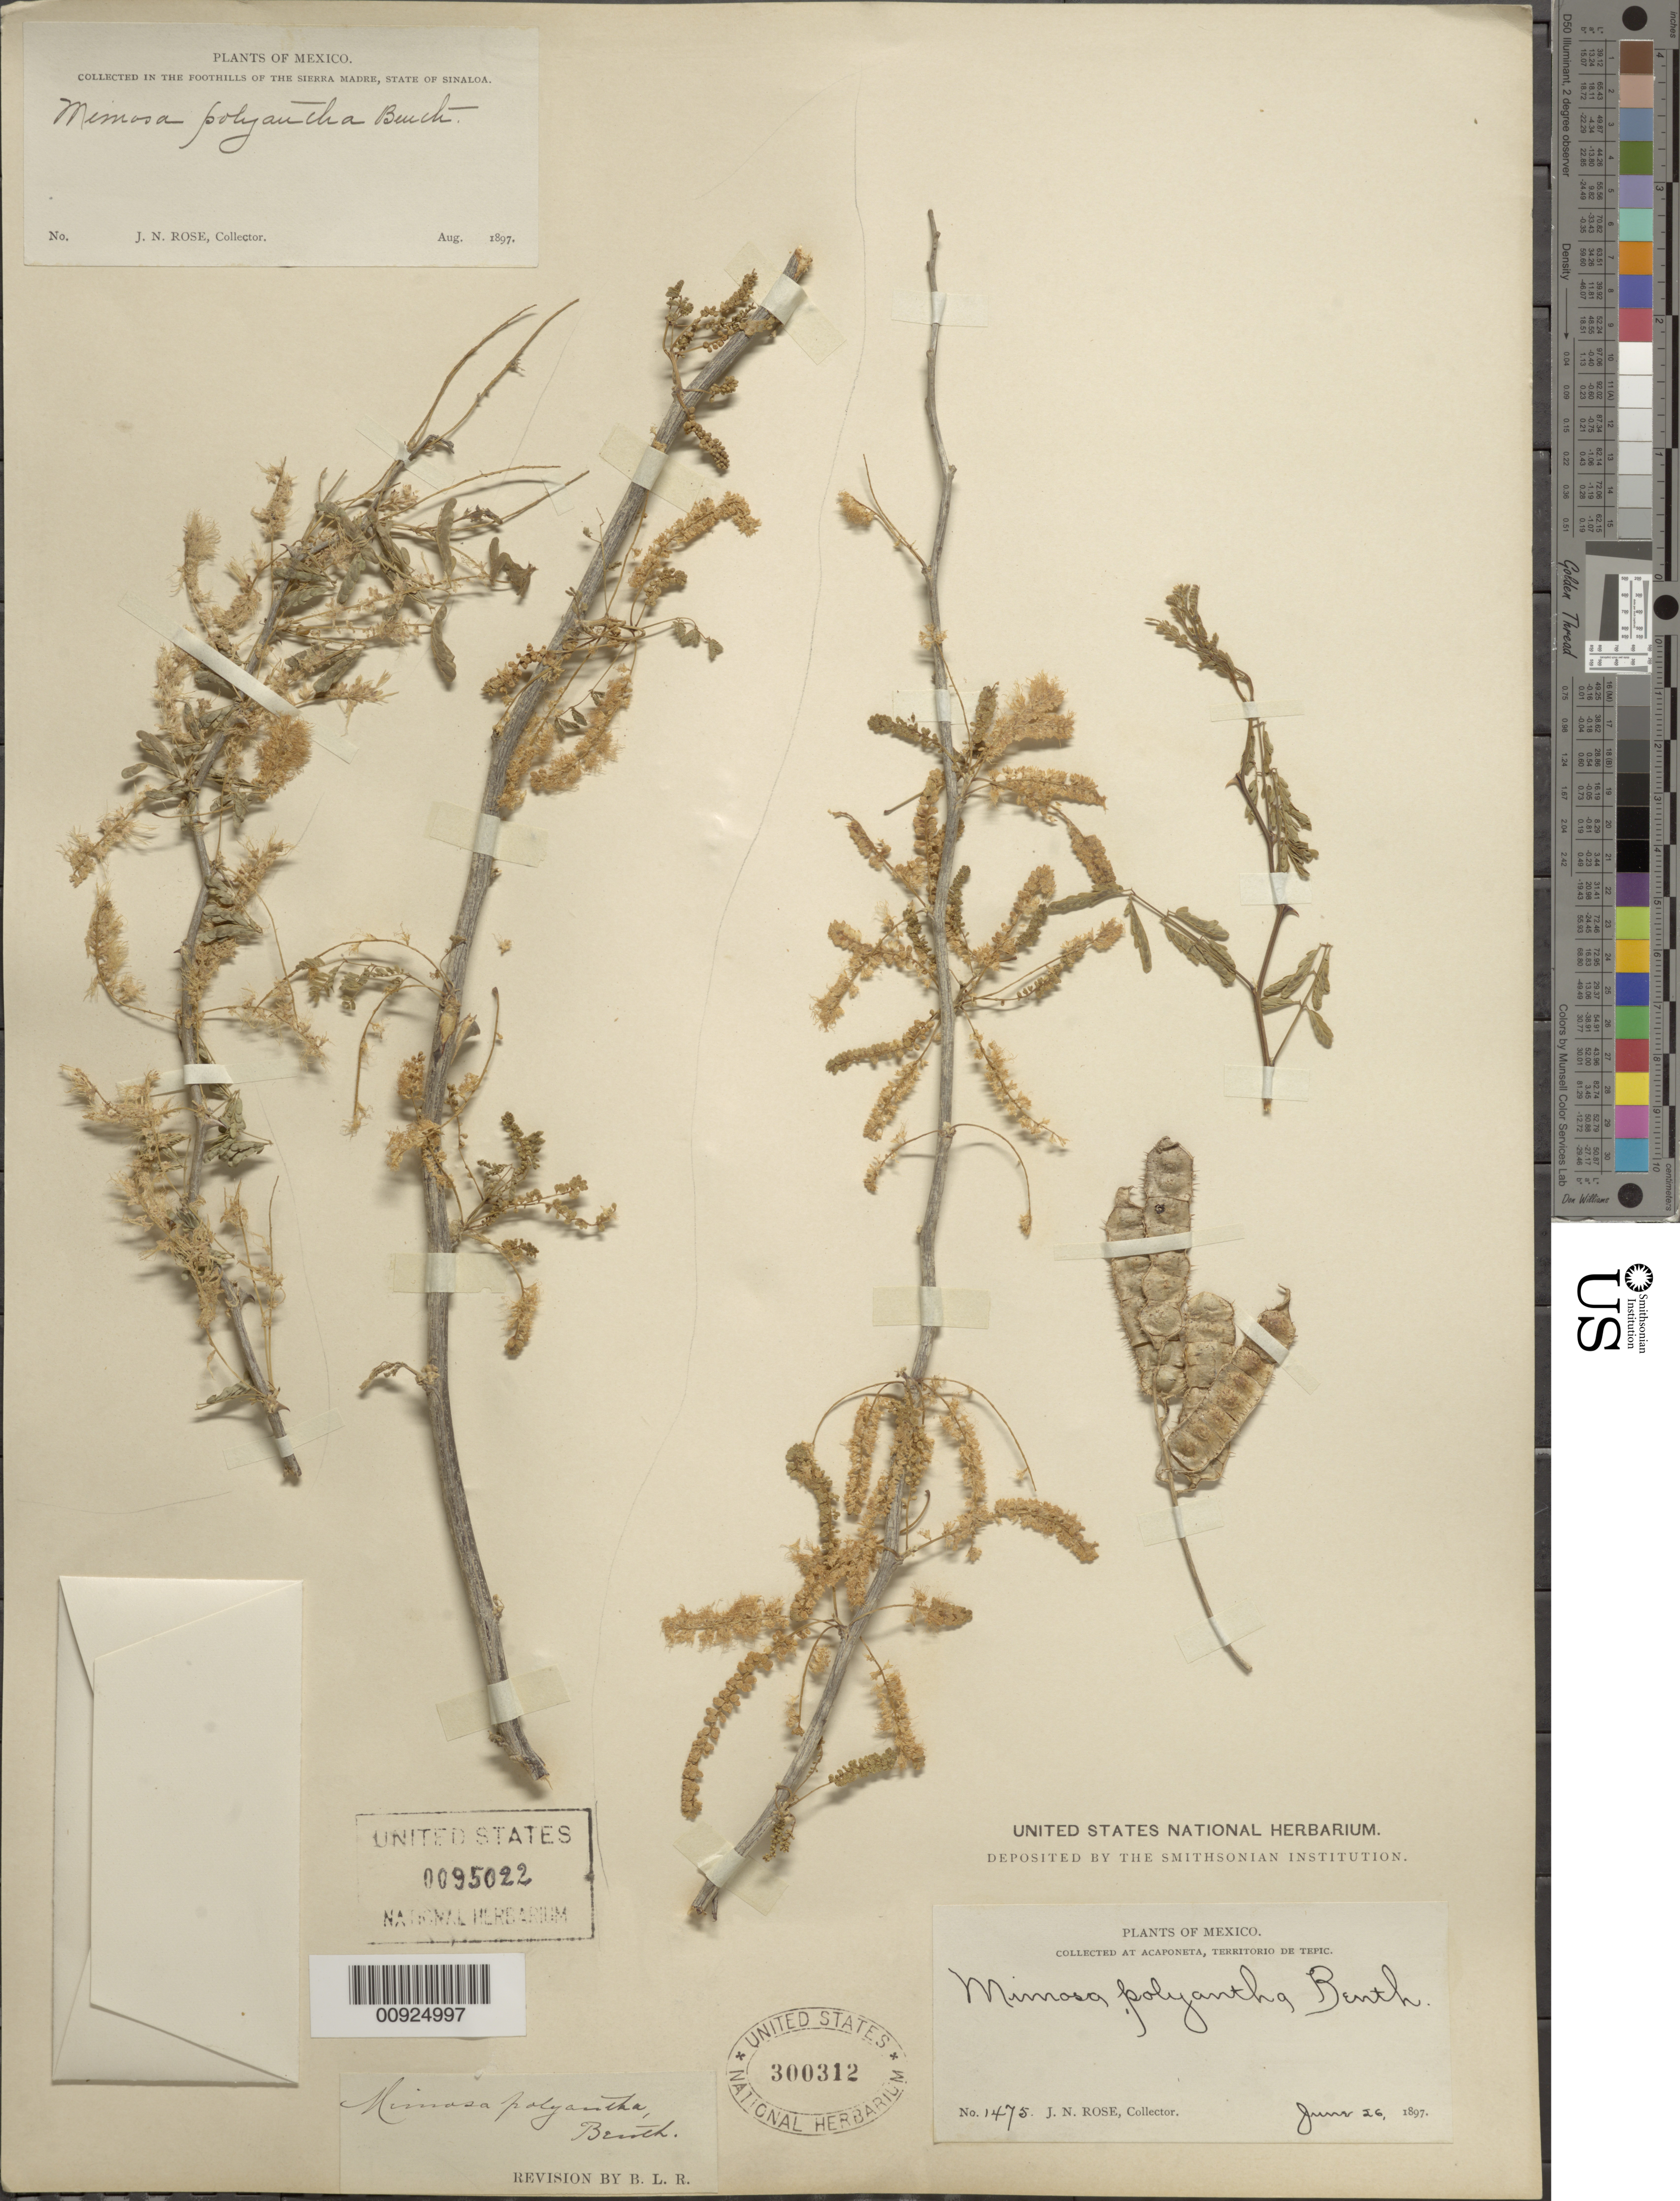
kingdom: Plantae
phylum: Tracheophyta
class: Magnoliopsida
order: Fabales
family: Fabaceae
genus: Mimosa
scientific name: Mimosa polyantha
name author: Benth.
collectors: J. N. Rose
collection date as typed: Aug 1897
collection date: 1897-08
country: Mexico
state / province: Sinaloa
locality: In the foothills of the Sierra Madre, State of Sinaloa.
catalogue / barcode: US 95022